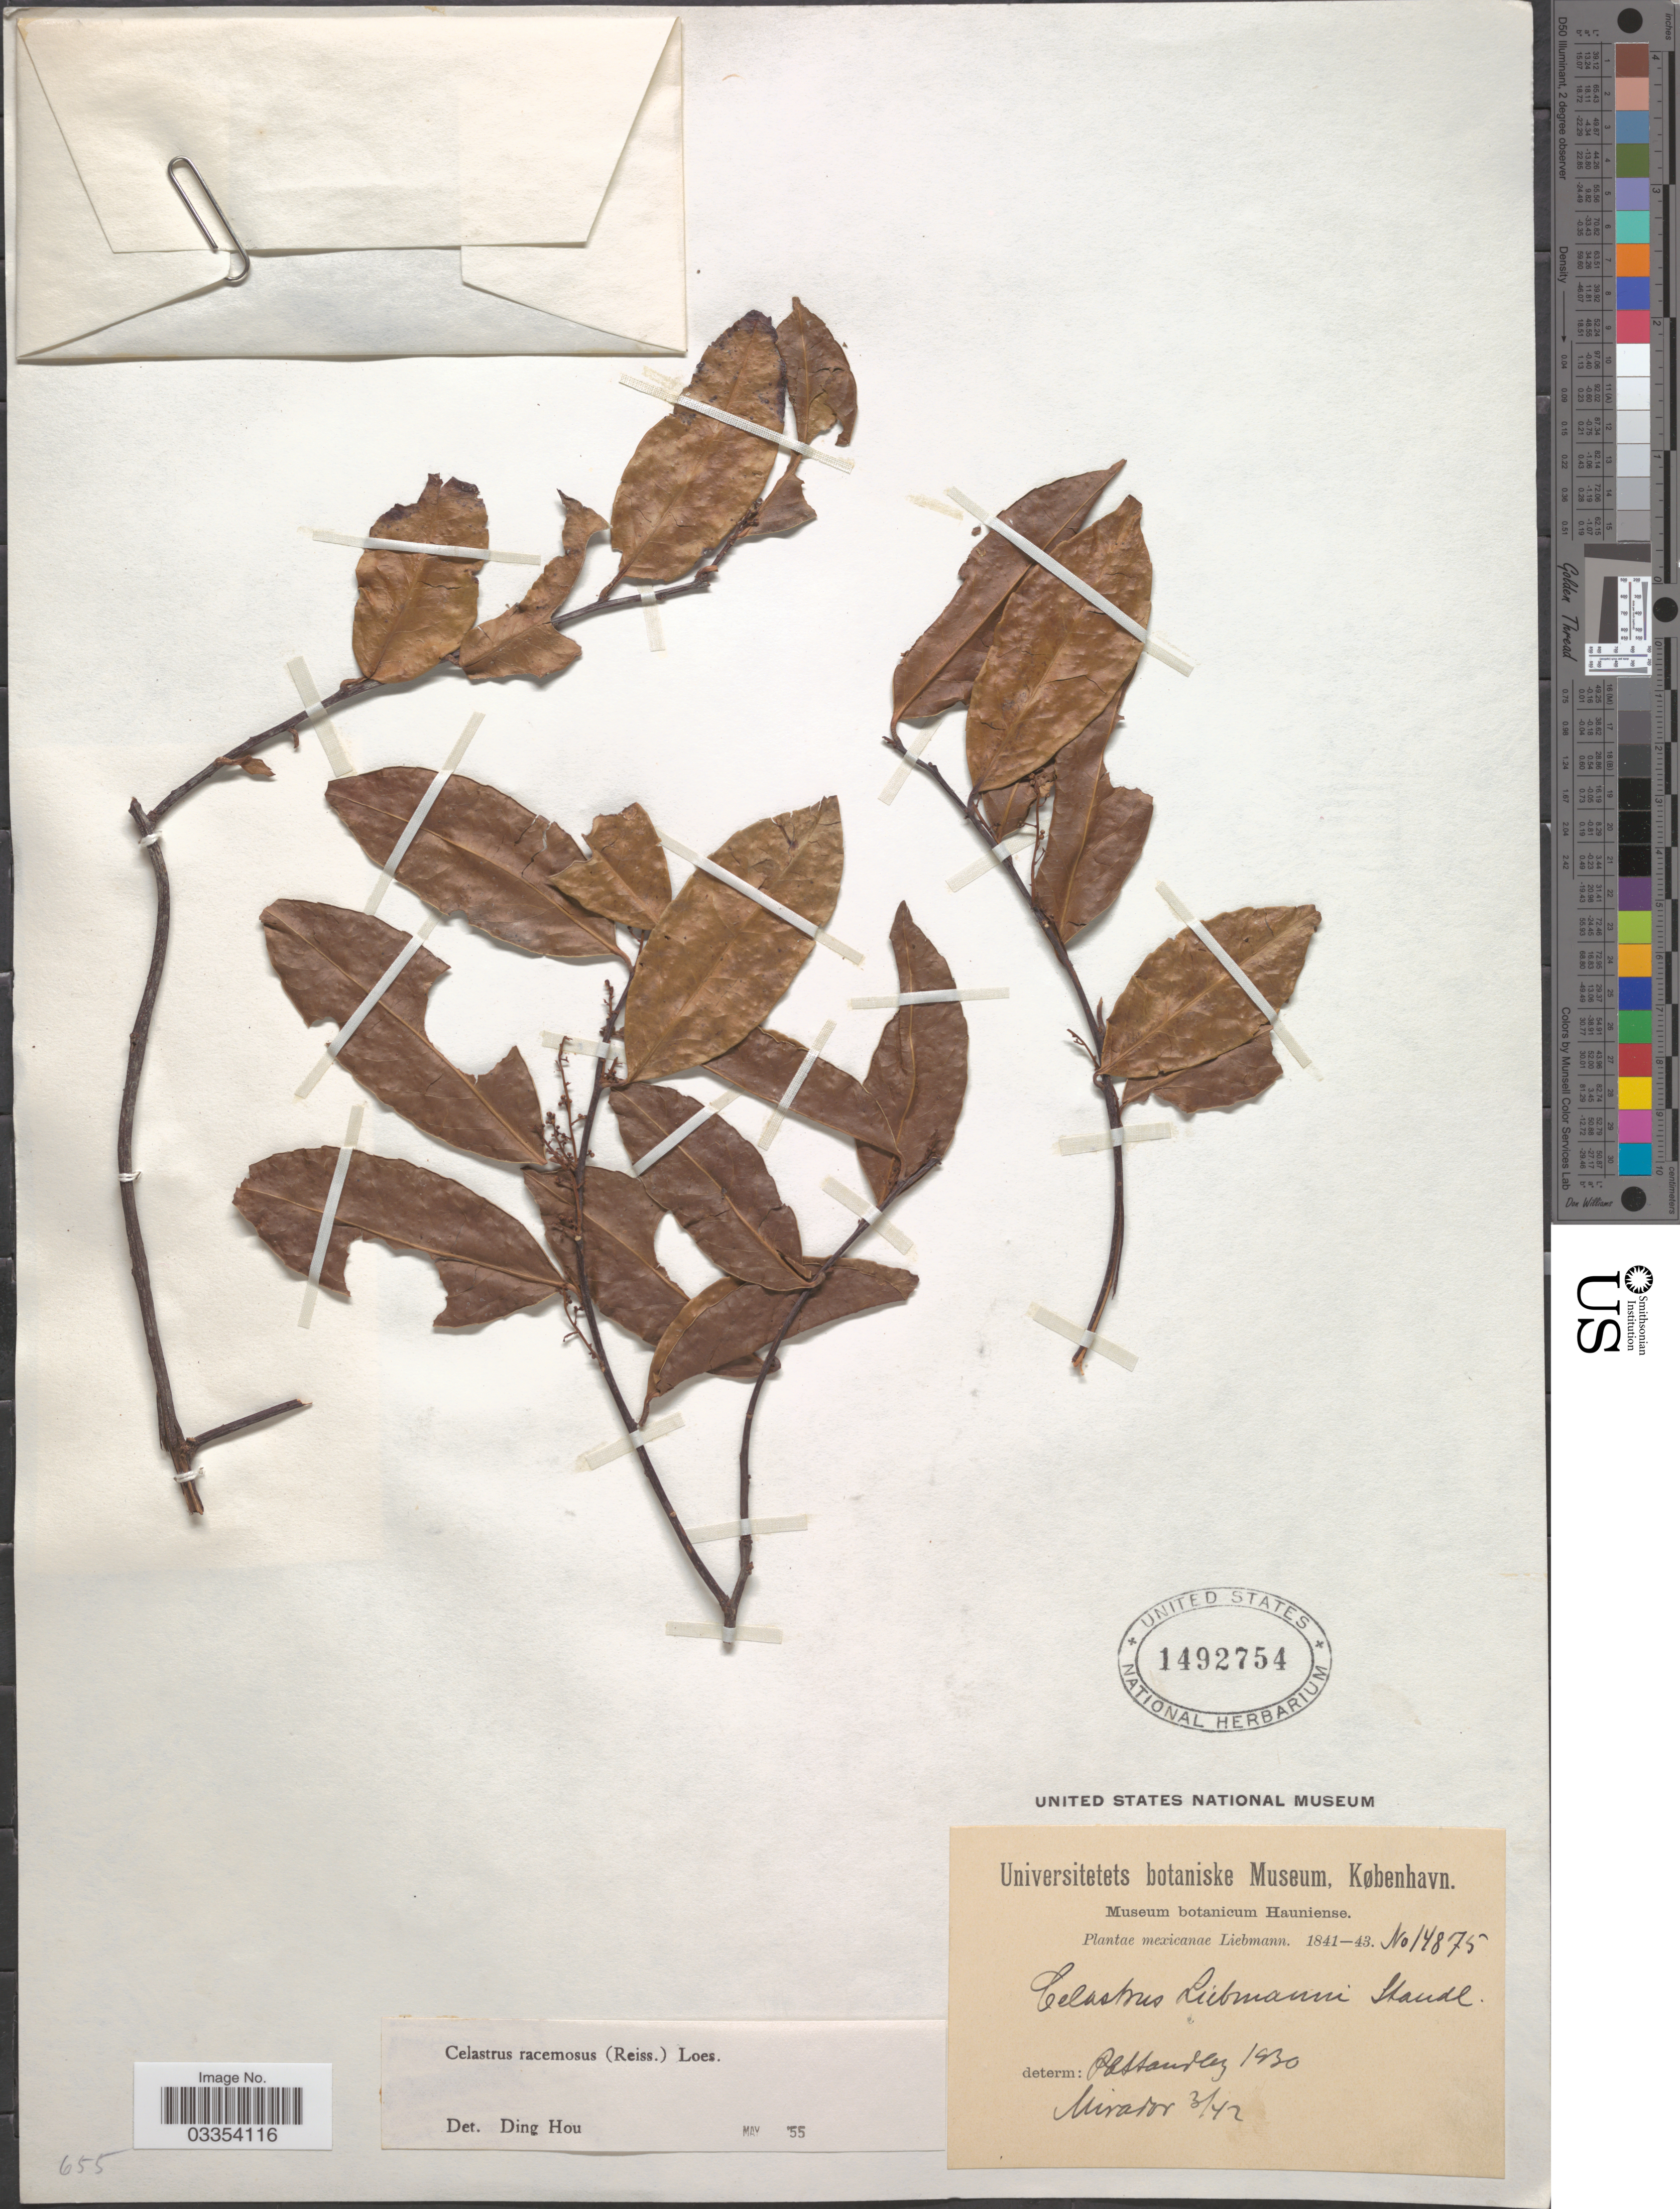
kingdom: Plantae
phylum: Tracheophyta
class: Magnoliopsida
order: Celastrales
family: Celastraceae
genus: Celastrus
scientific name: Celastrus liebmannii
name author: Standl.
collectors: Liebmann, --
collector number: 14875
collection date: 1842-03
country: Mexico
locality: Mexicanae. Mirador.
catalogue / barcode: US 1492754